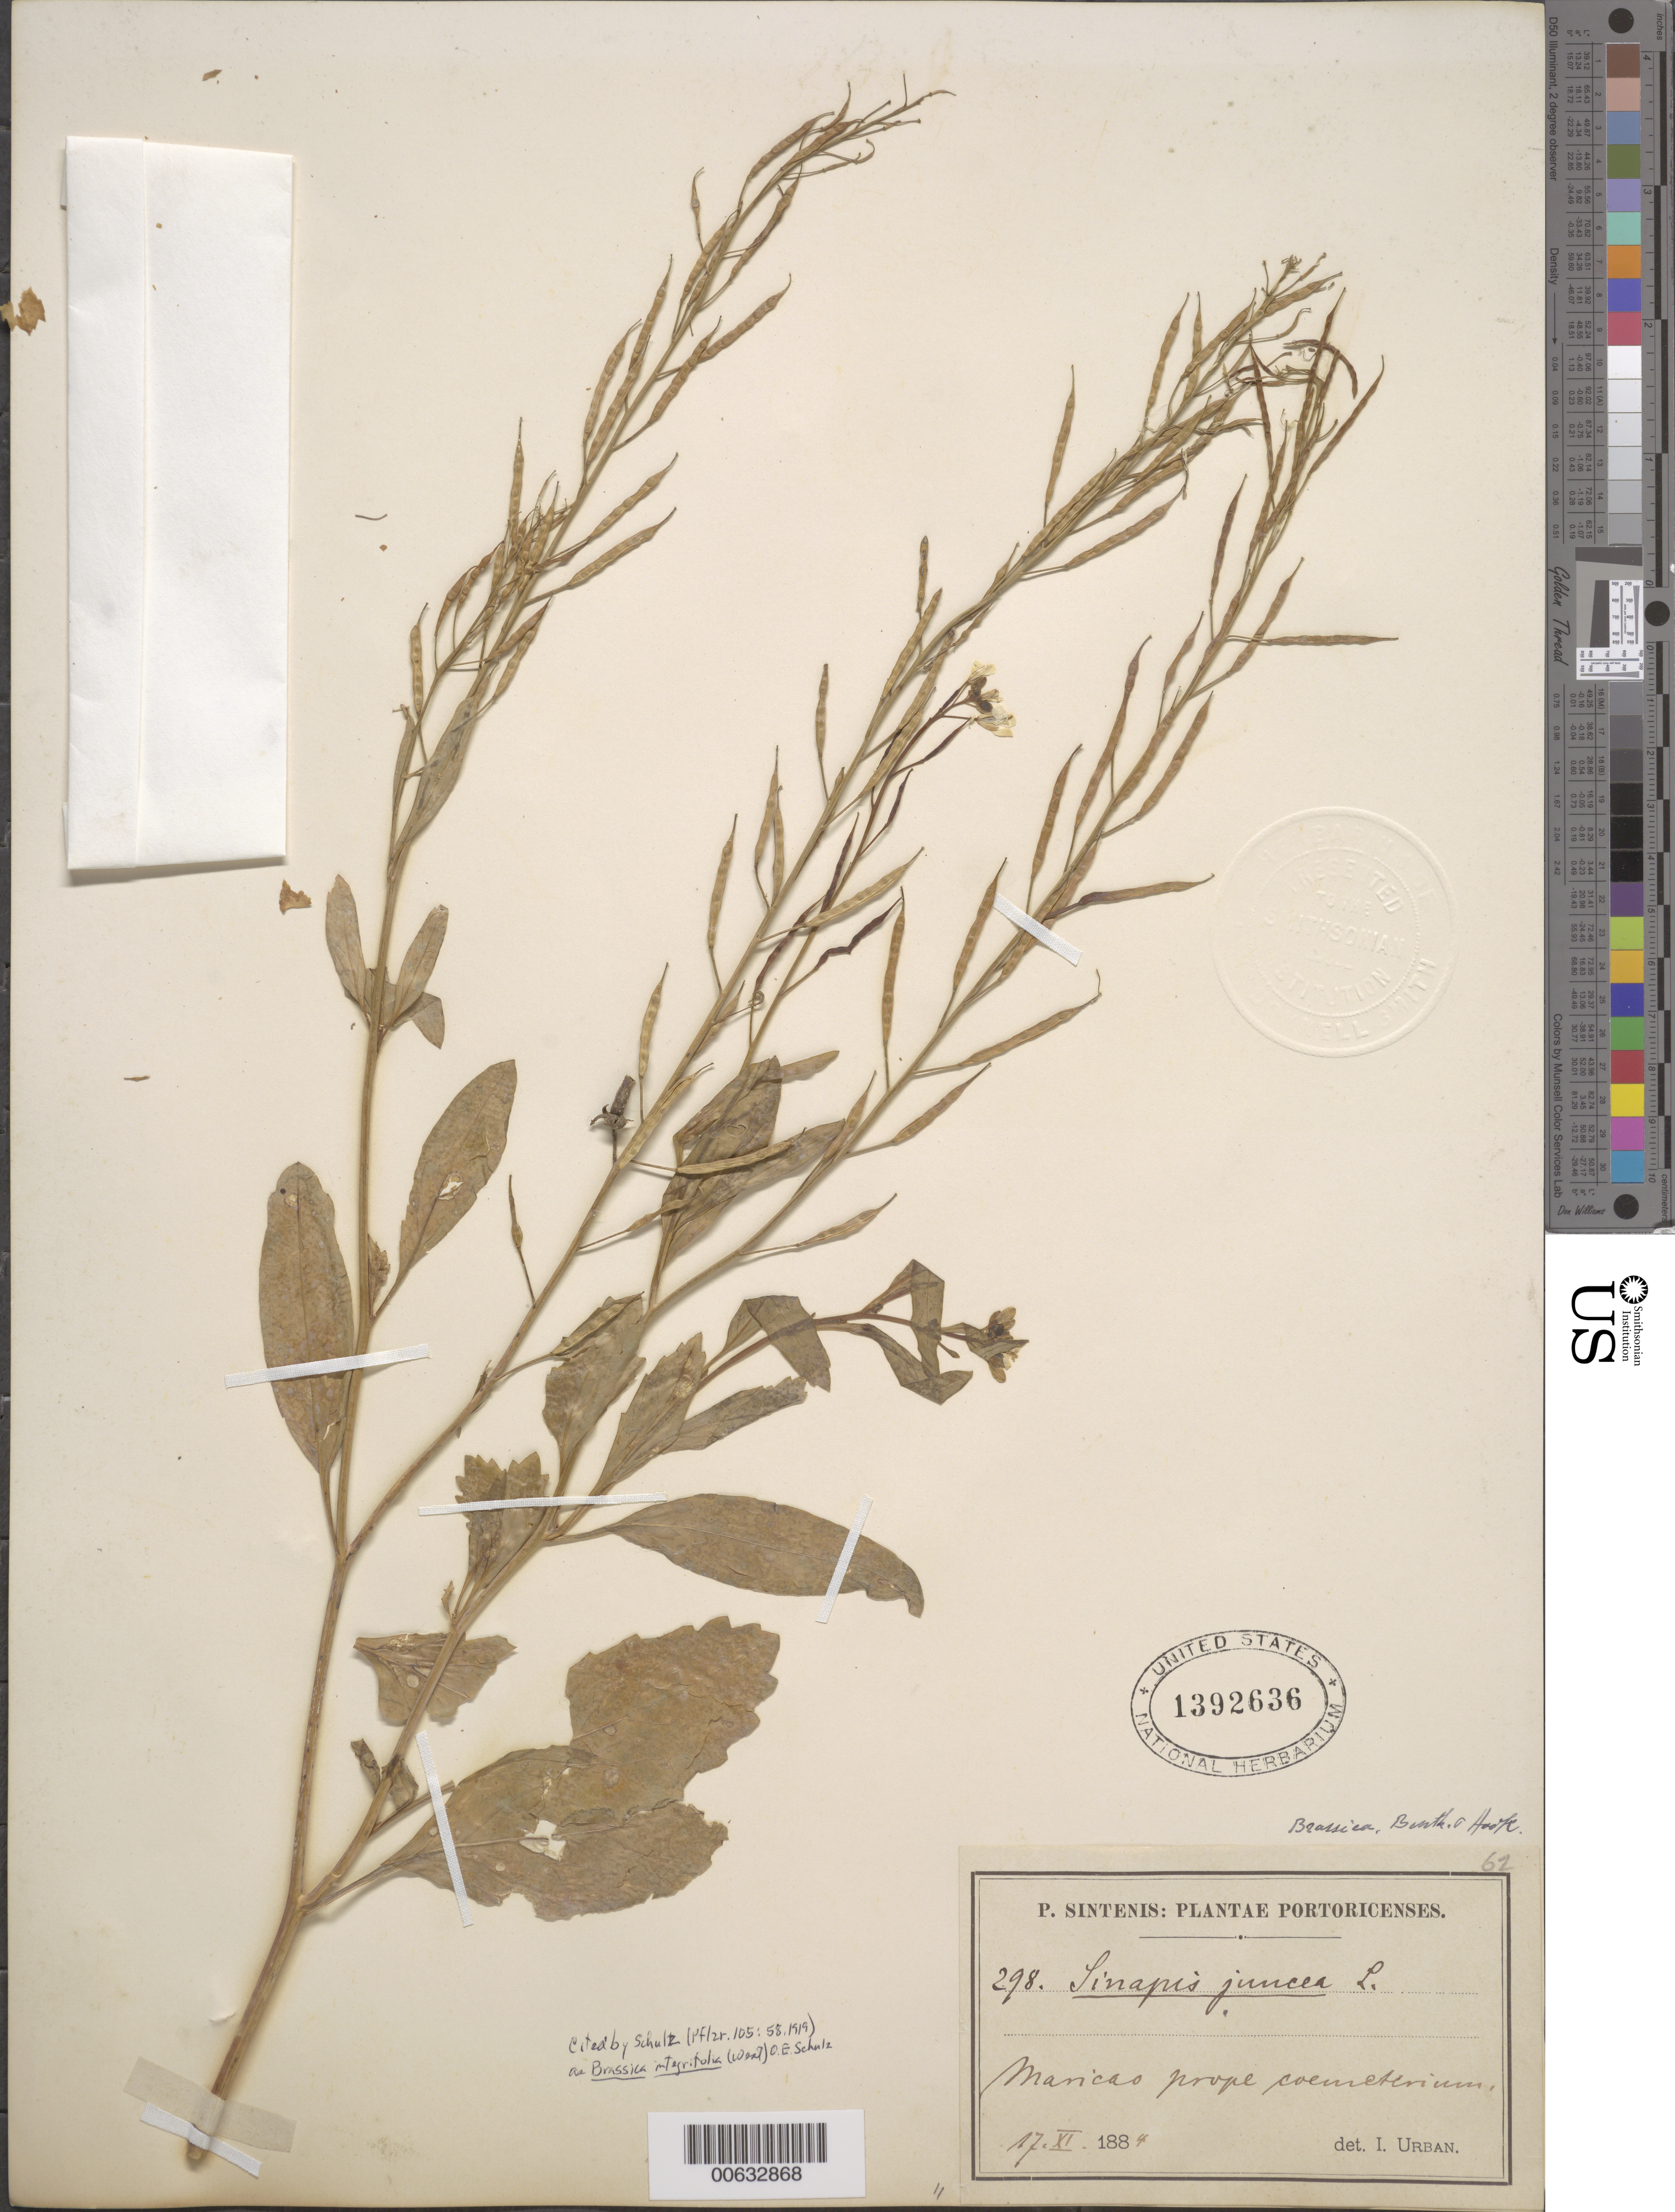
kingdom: Plantae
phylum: Tracheophyta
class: Magnoliopsida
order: Brassicales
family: Brassicaceae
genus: Brassica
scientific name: Brassica integrifolia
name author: (H. West) O.E. Schulz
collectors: P. Sintenis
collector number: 298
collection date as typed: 17 Nov 1884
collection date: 1884-11-17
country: Puerto Rico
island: Greater Antilles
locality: Maricao, prope coemeterium.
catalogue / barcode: US 1392636